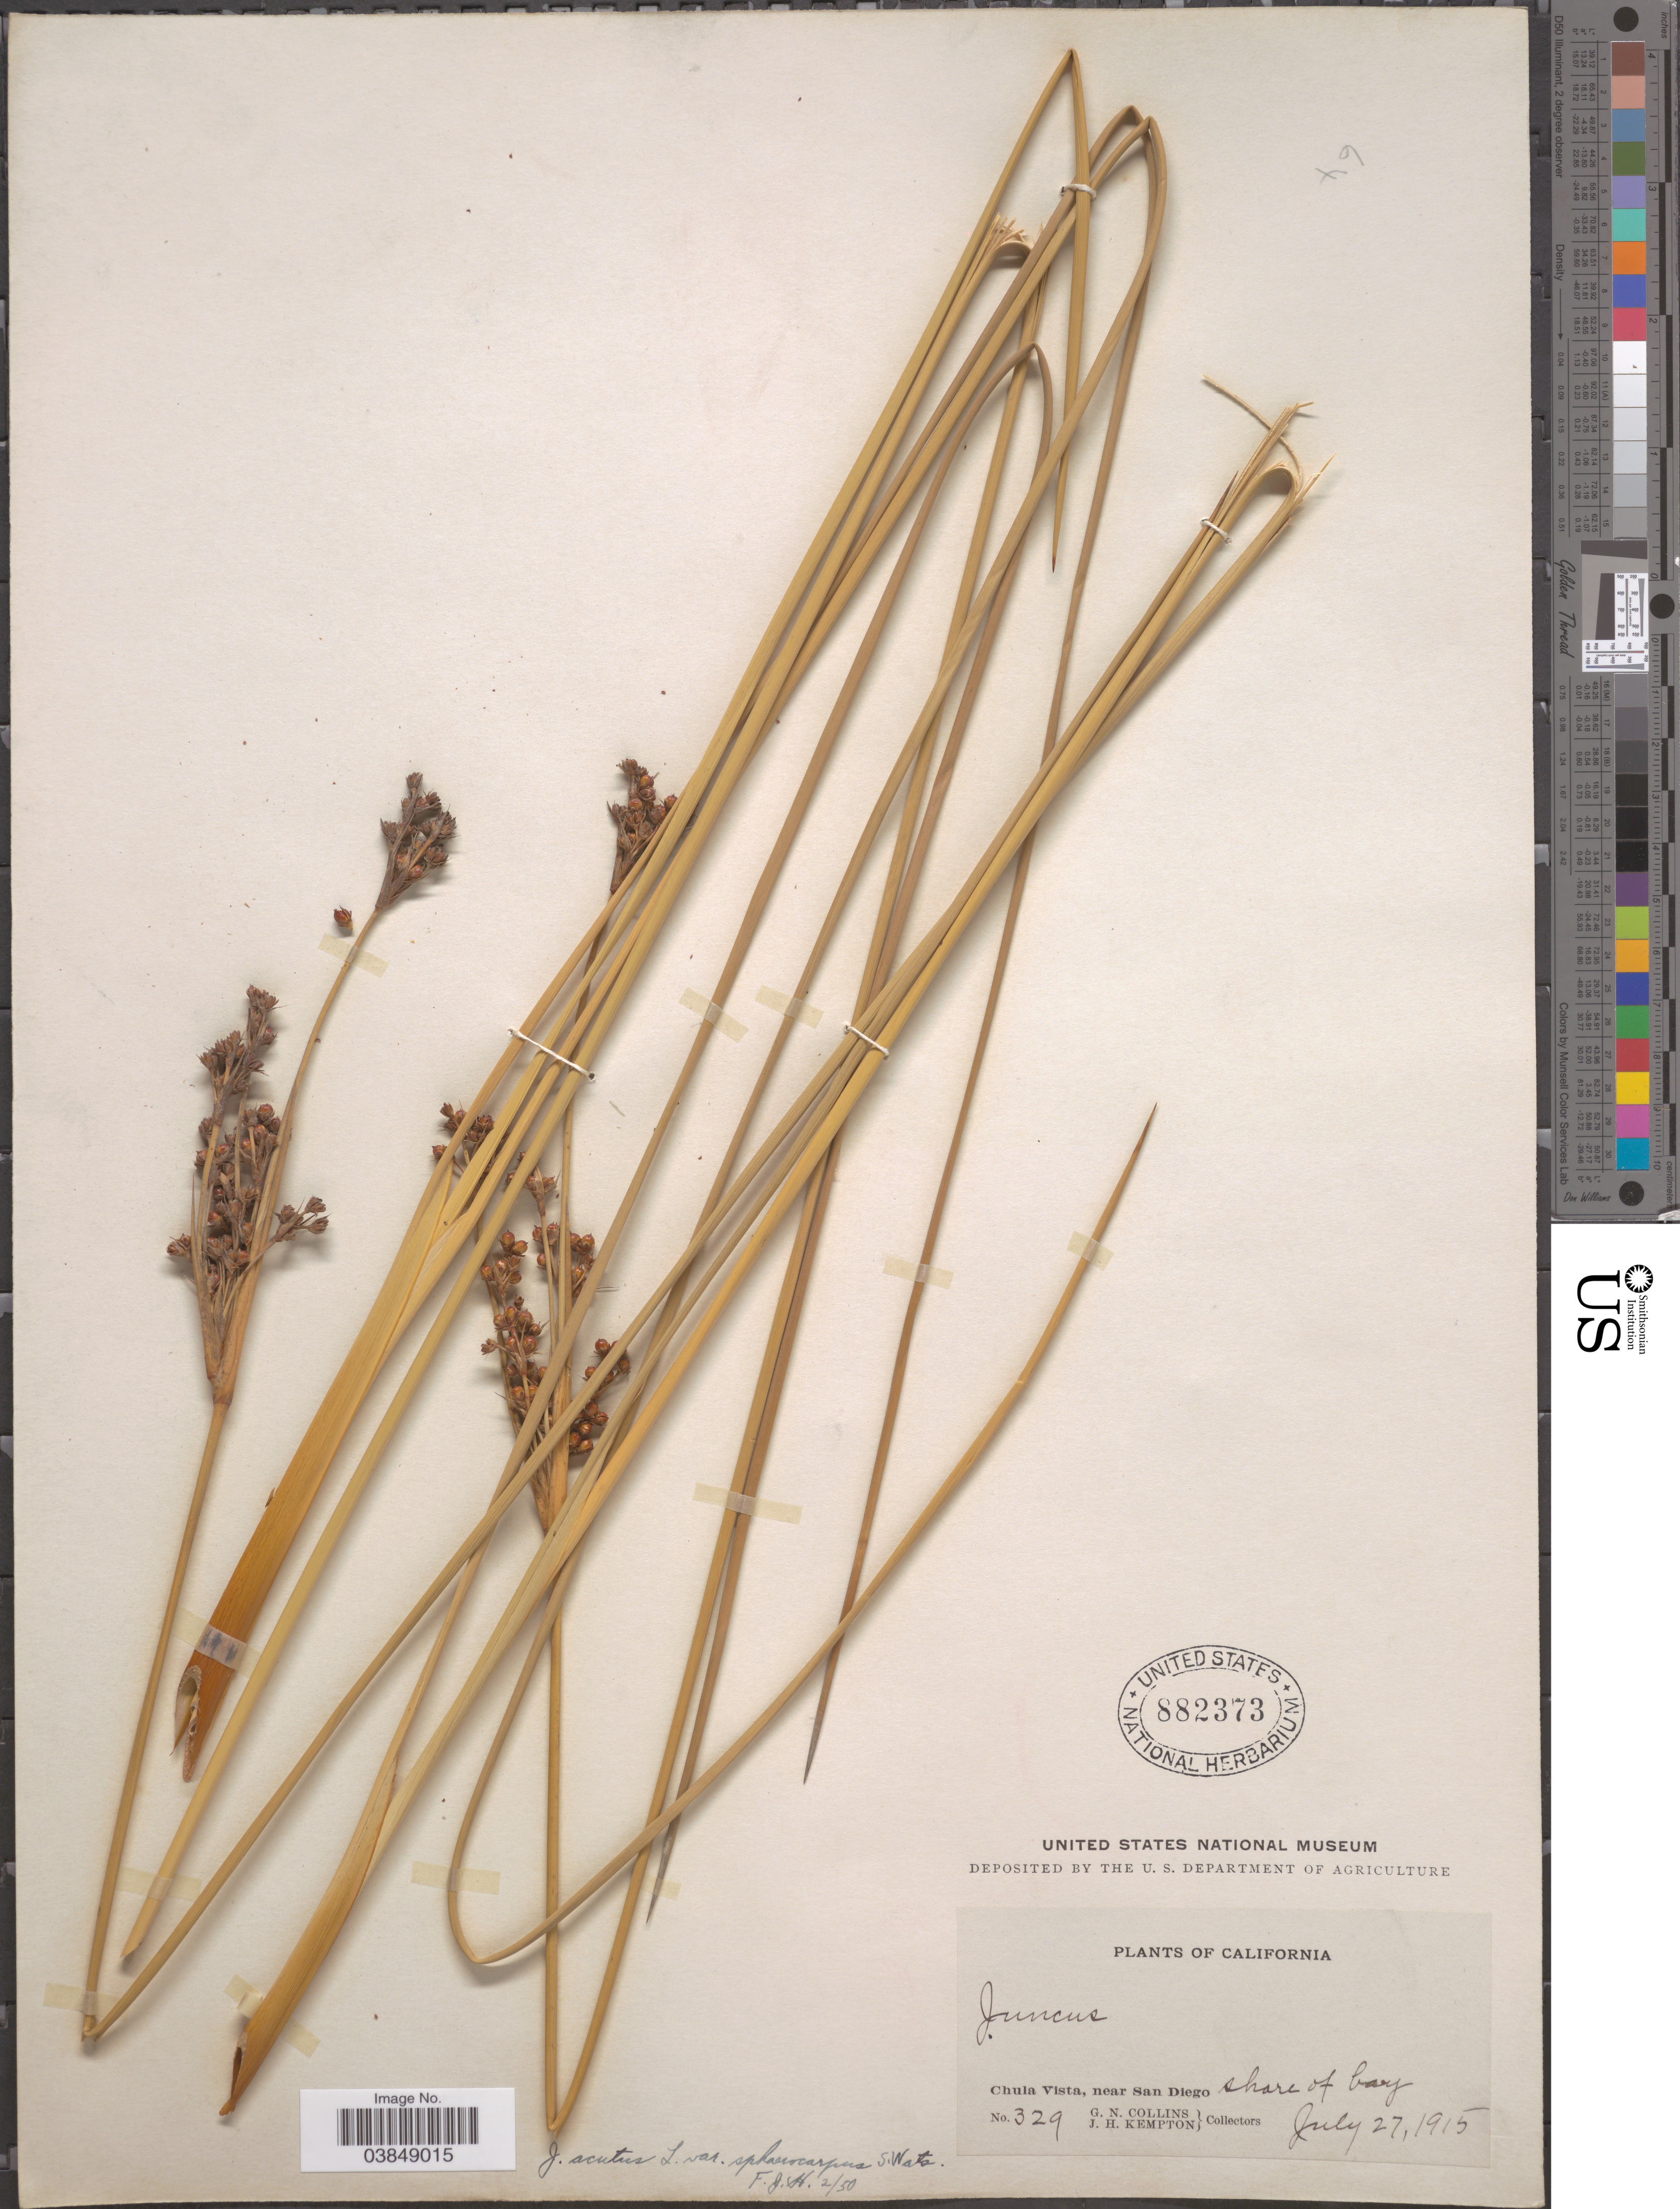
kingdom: Plantae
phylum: Tracheophyta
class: Liliopsida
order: Poales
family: Juncaceae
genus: Juncus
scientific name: Juncus acutus var. sphaerocarpus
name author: Engelm. in L.C. Wheeler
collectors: G. Collins & J. H. Kempton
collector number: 329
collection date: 1915-07-27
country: United States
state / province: California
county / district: San Diego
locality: Chula Vista, near San Diego.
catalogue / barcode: US 882373